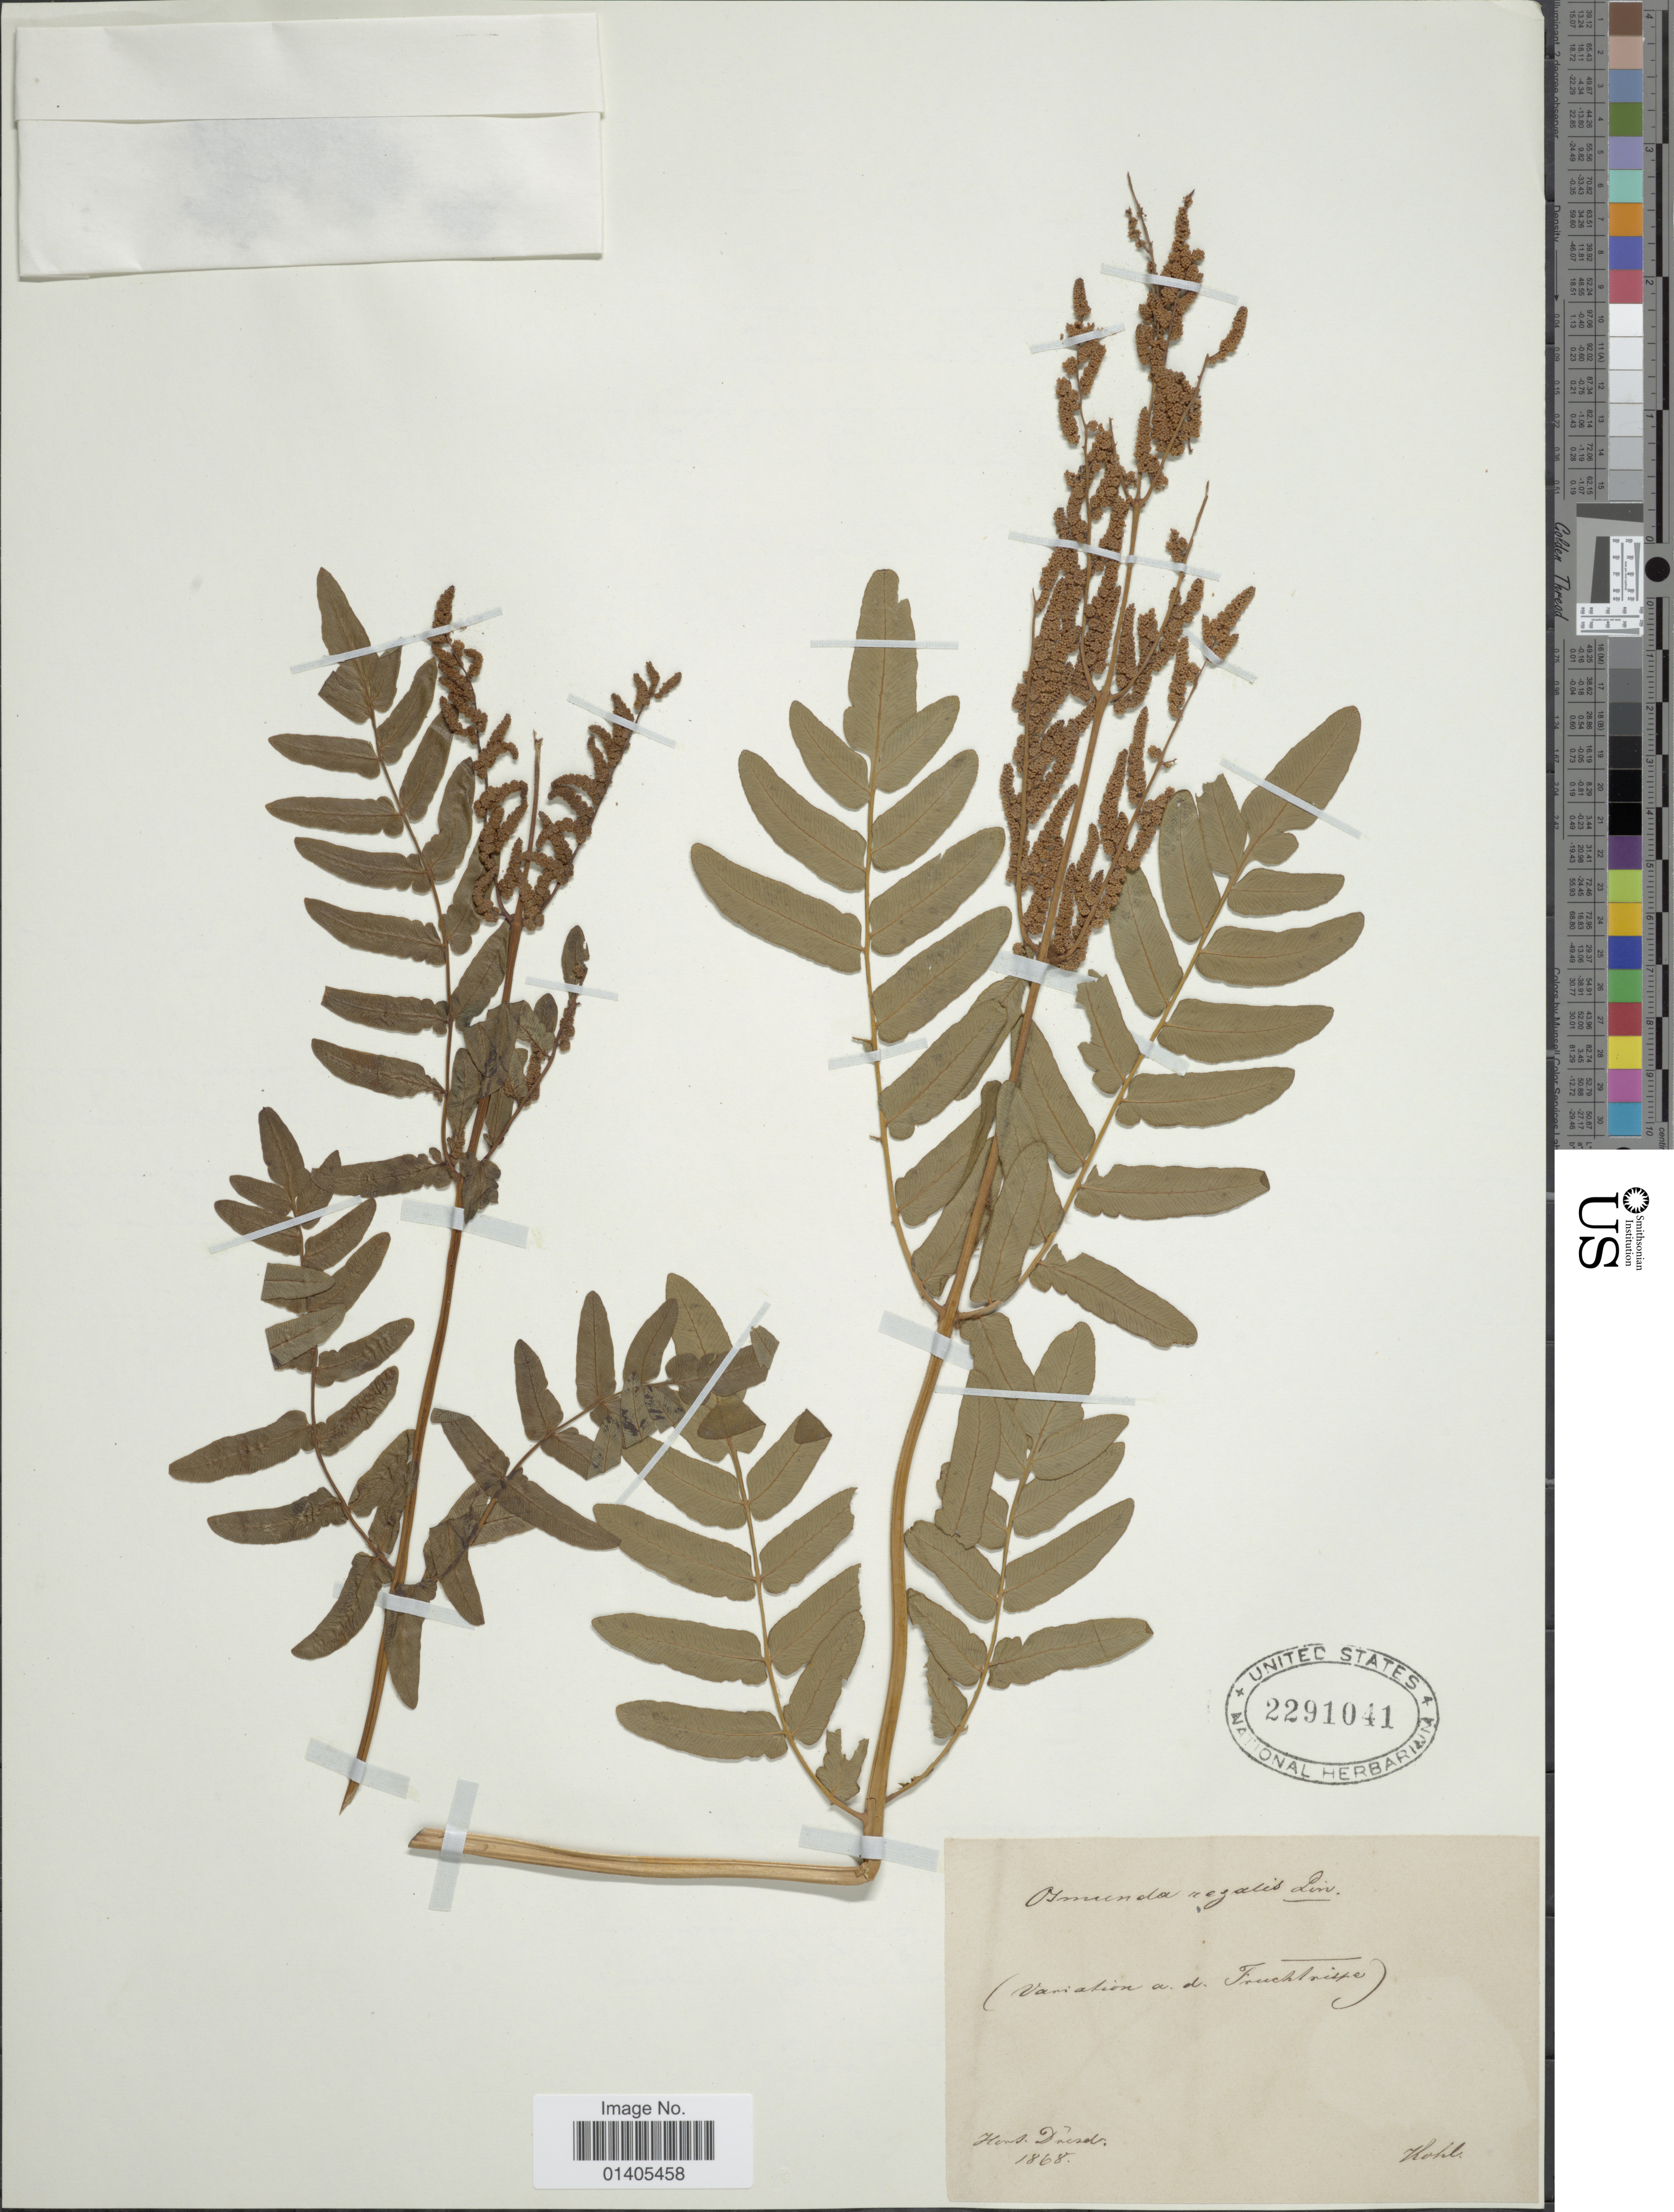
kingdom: Plantae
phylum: Tracheophyta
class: Polypodiopsida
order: Osmundales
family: Osmundaceae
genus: Osmunda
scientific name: Osmunda regalis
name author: L.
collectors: Kohl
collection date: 1868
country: Germany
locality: Hort Dresden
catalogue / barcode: US 2291041